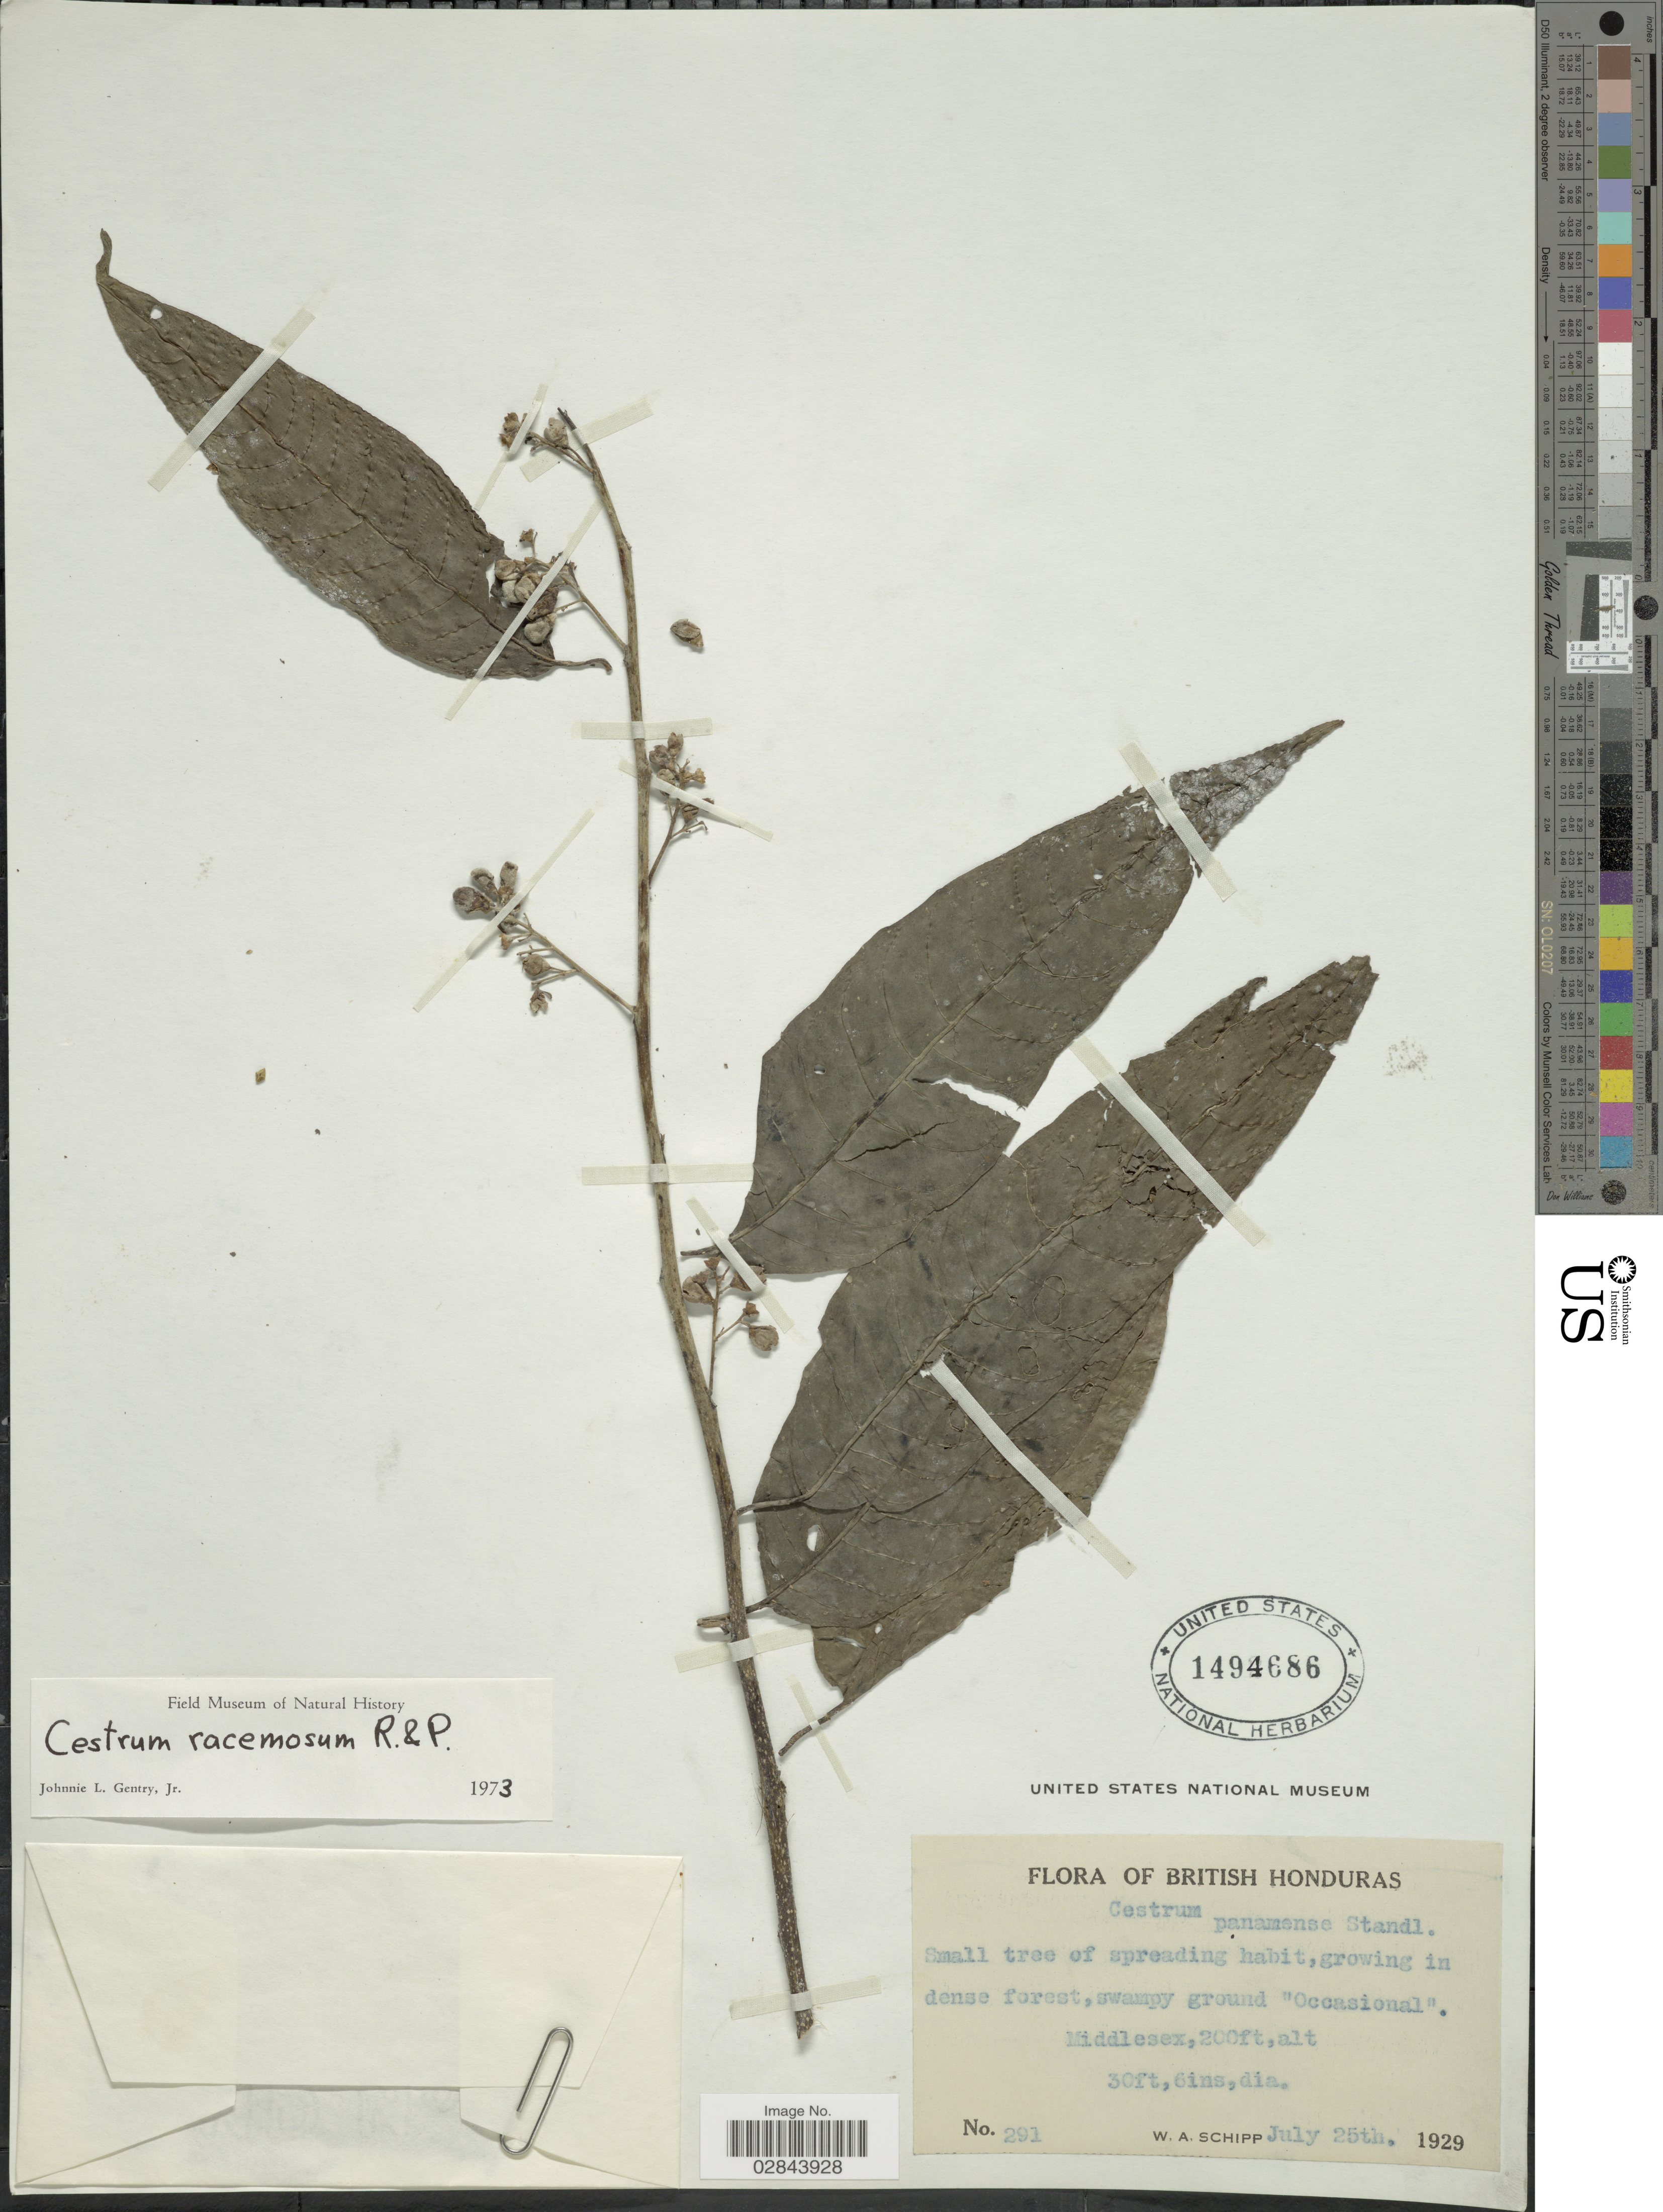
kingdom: Plantae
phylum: Tracheophyta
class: Magnoliopsida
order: Solanales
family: Solanaceae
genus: Cestrum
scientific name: Cestrum racemosum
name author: Ruiz & Pav.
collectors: W. Schipp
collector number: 291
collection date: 1929-07-25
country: Belize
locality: British Honduras. Middlesex.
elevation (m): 61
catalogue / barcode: US 1494686